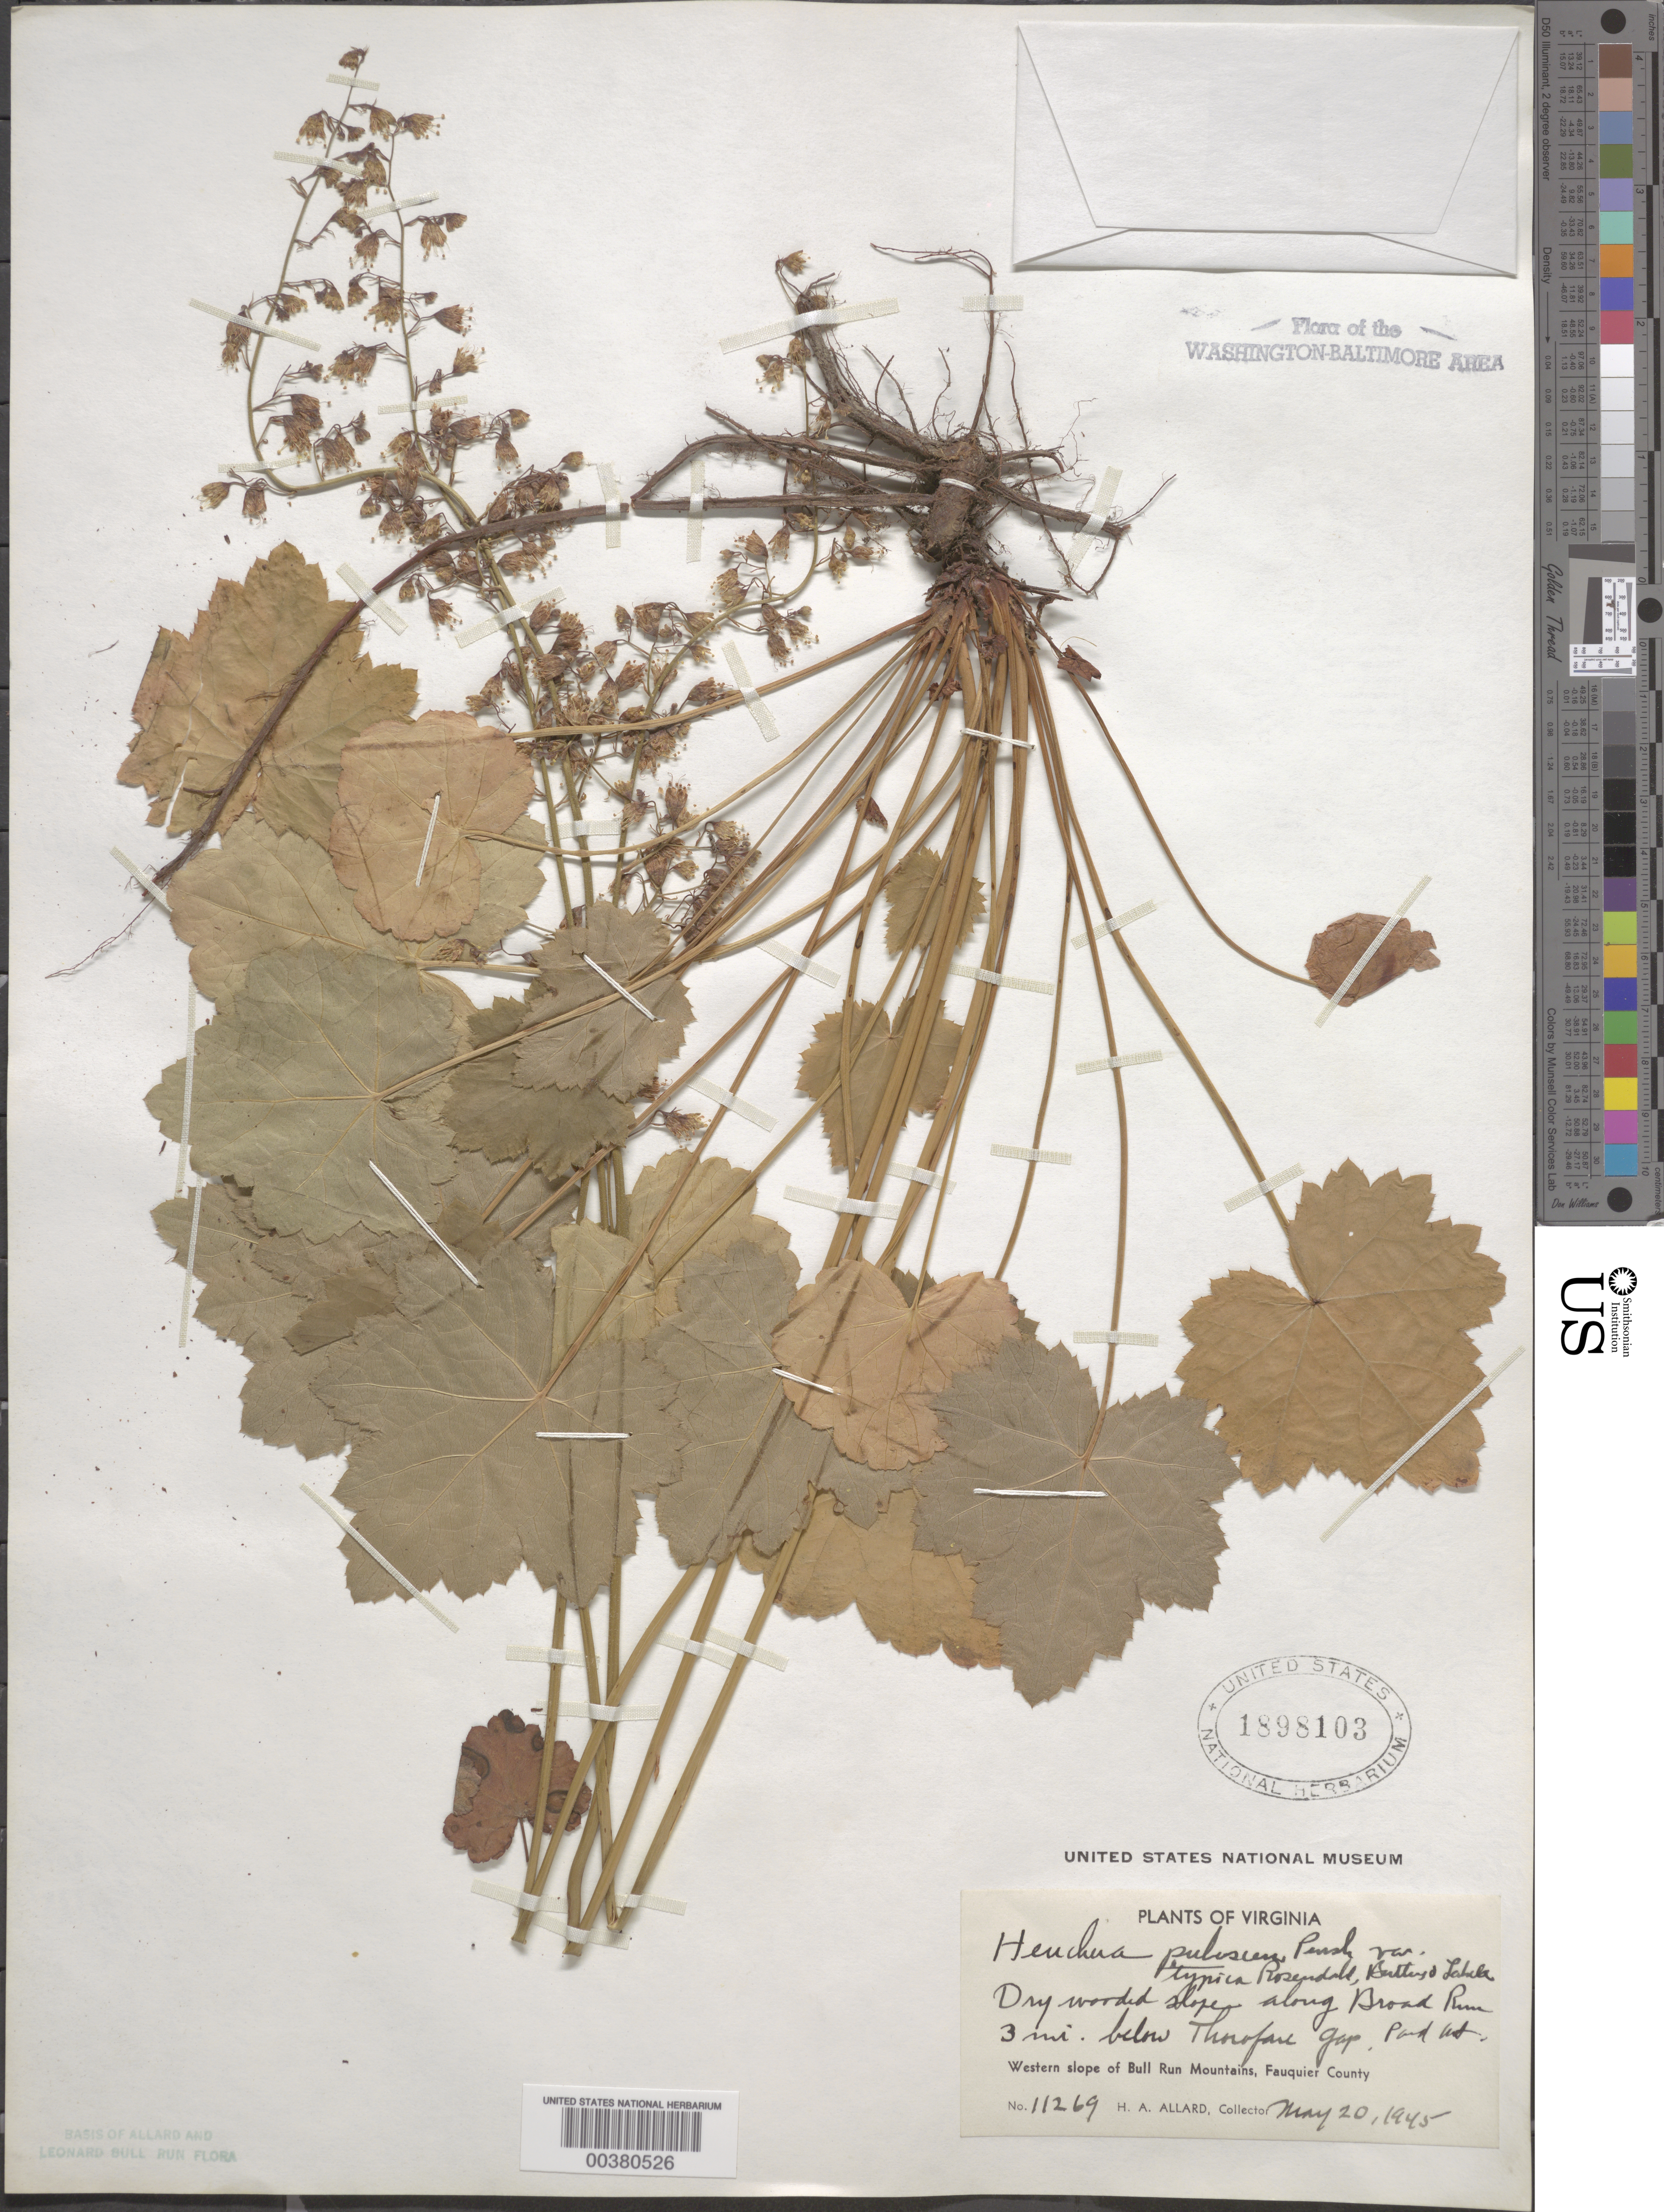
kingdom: Plantae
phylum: Tracheophyta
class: Magnoliopsida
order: Saxifragales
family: Saxifragaceae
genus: Heuchera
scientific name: Heuchera pubescens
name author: Pursh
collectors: H. A. Allard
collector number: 11269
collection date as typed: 20 May 1945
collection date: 1945-05-20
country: United States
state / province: Virginia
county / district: Fauquier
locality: Broad Run below Thorofare Gap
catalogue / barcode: US 1898103